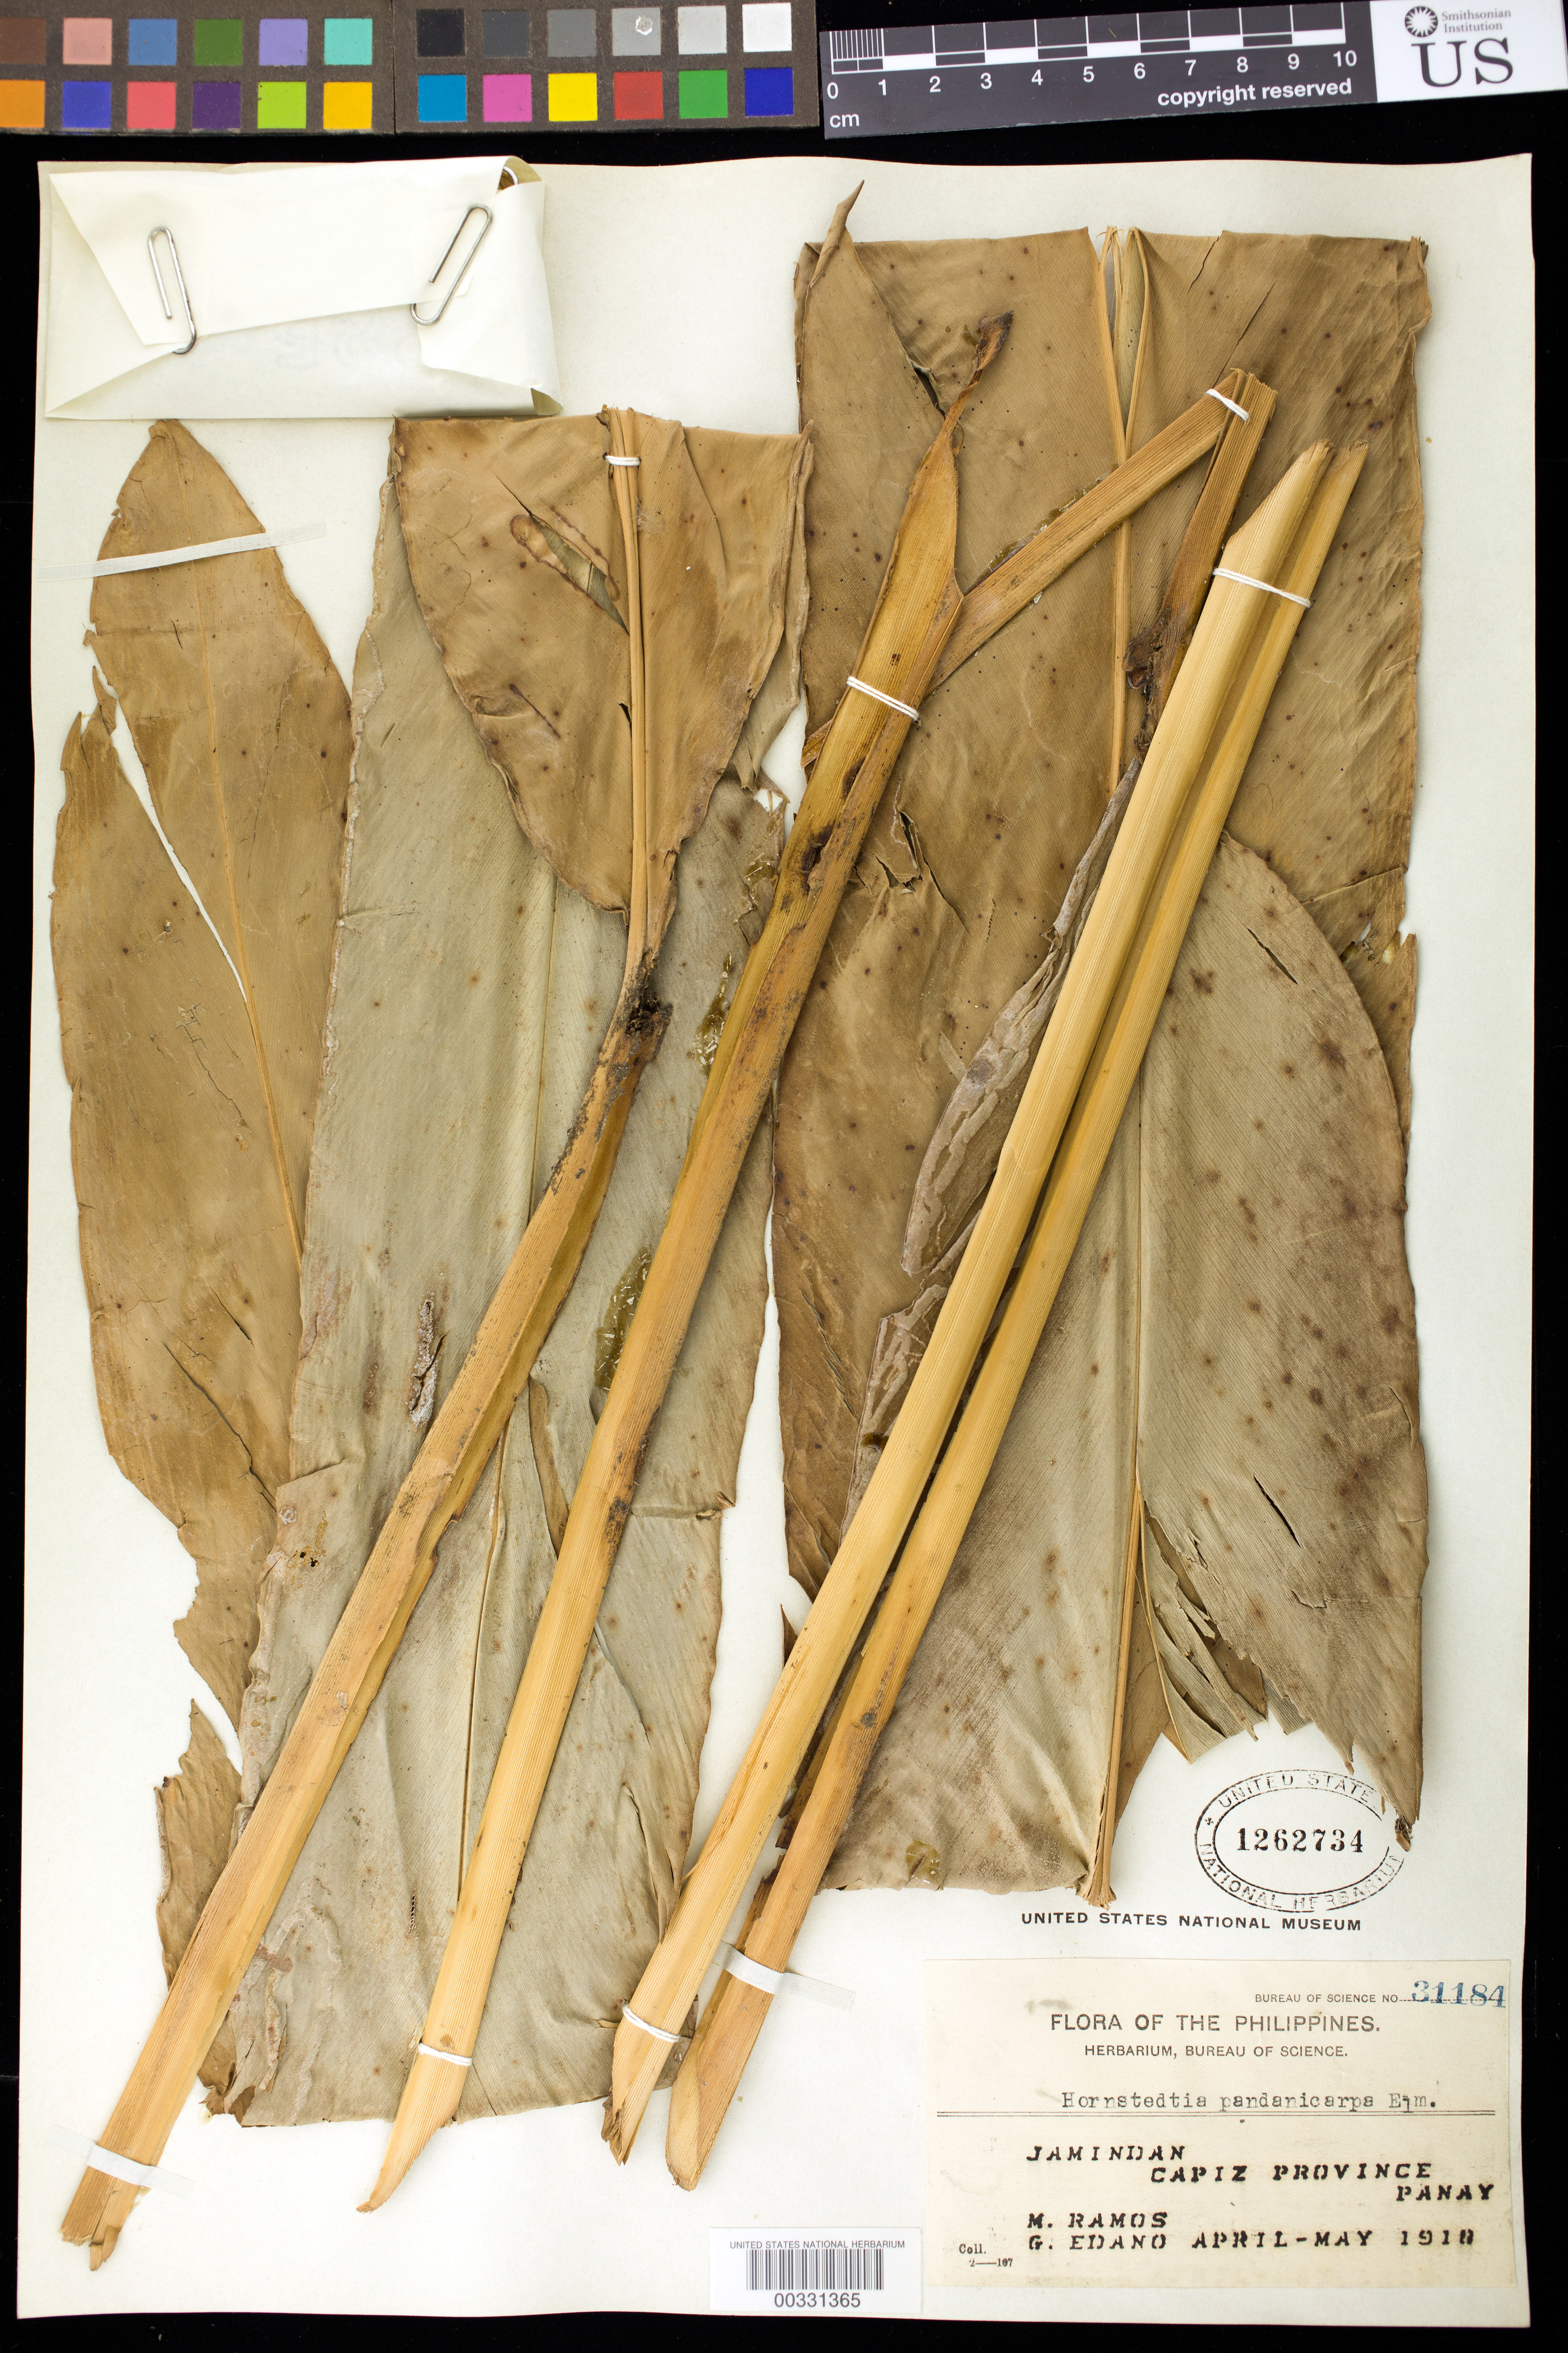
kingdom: Plantae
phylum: Tracheophyta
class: Liliopsida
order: Zingiberales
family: Zingiberaceae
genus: Etlingera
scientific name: Etlingera fimbriobracteata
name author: (K. Schum.) R.M. Sm.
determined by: Docot, Rudolph Valentino A.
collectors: M. Ramos & G. E. Edaño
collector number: Bur. Sci. 31184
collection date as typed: Apr 1918 to -- May 1918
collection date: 1918-04/1918-05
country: Philippines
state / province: Western Visayas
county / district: Capiz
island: Panay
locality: Jamindan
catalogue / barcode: US 1262734